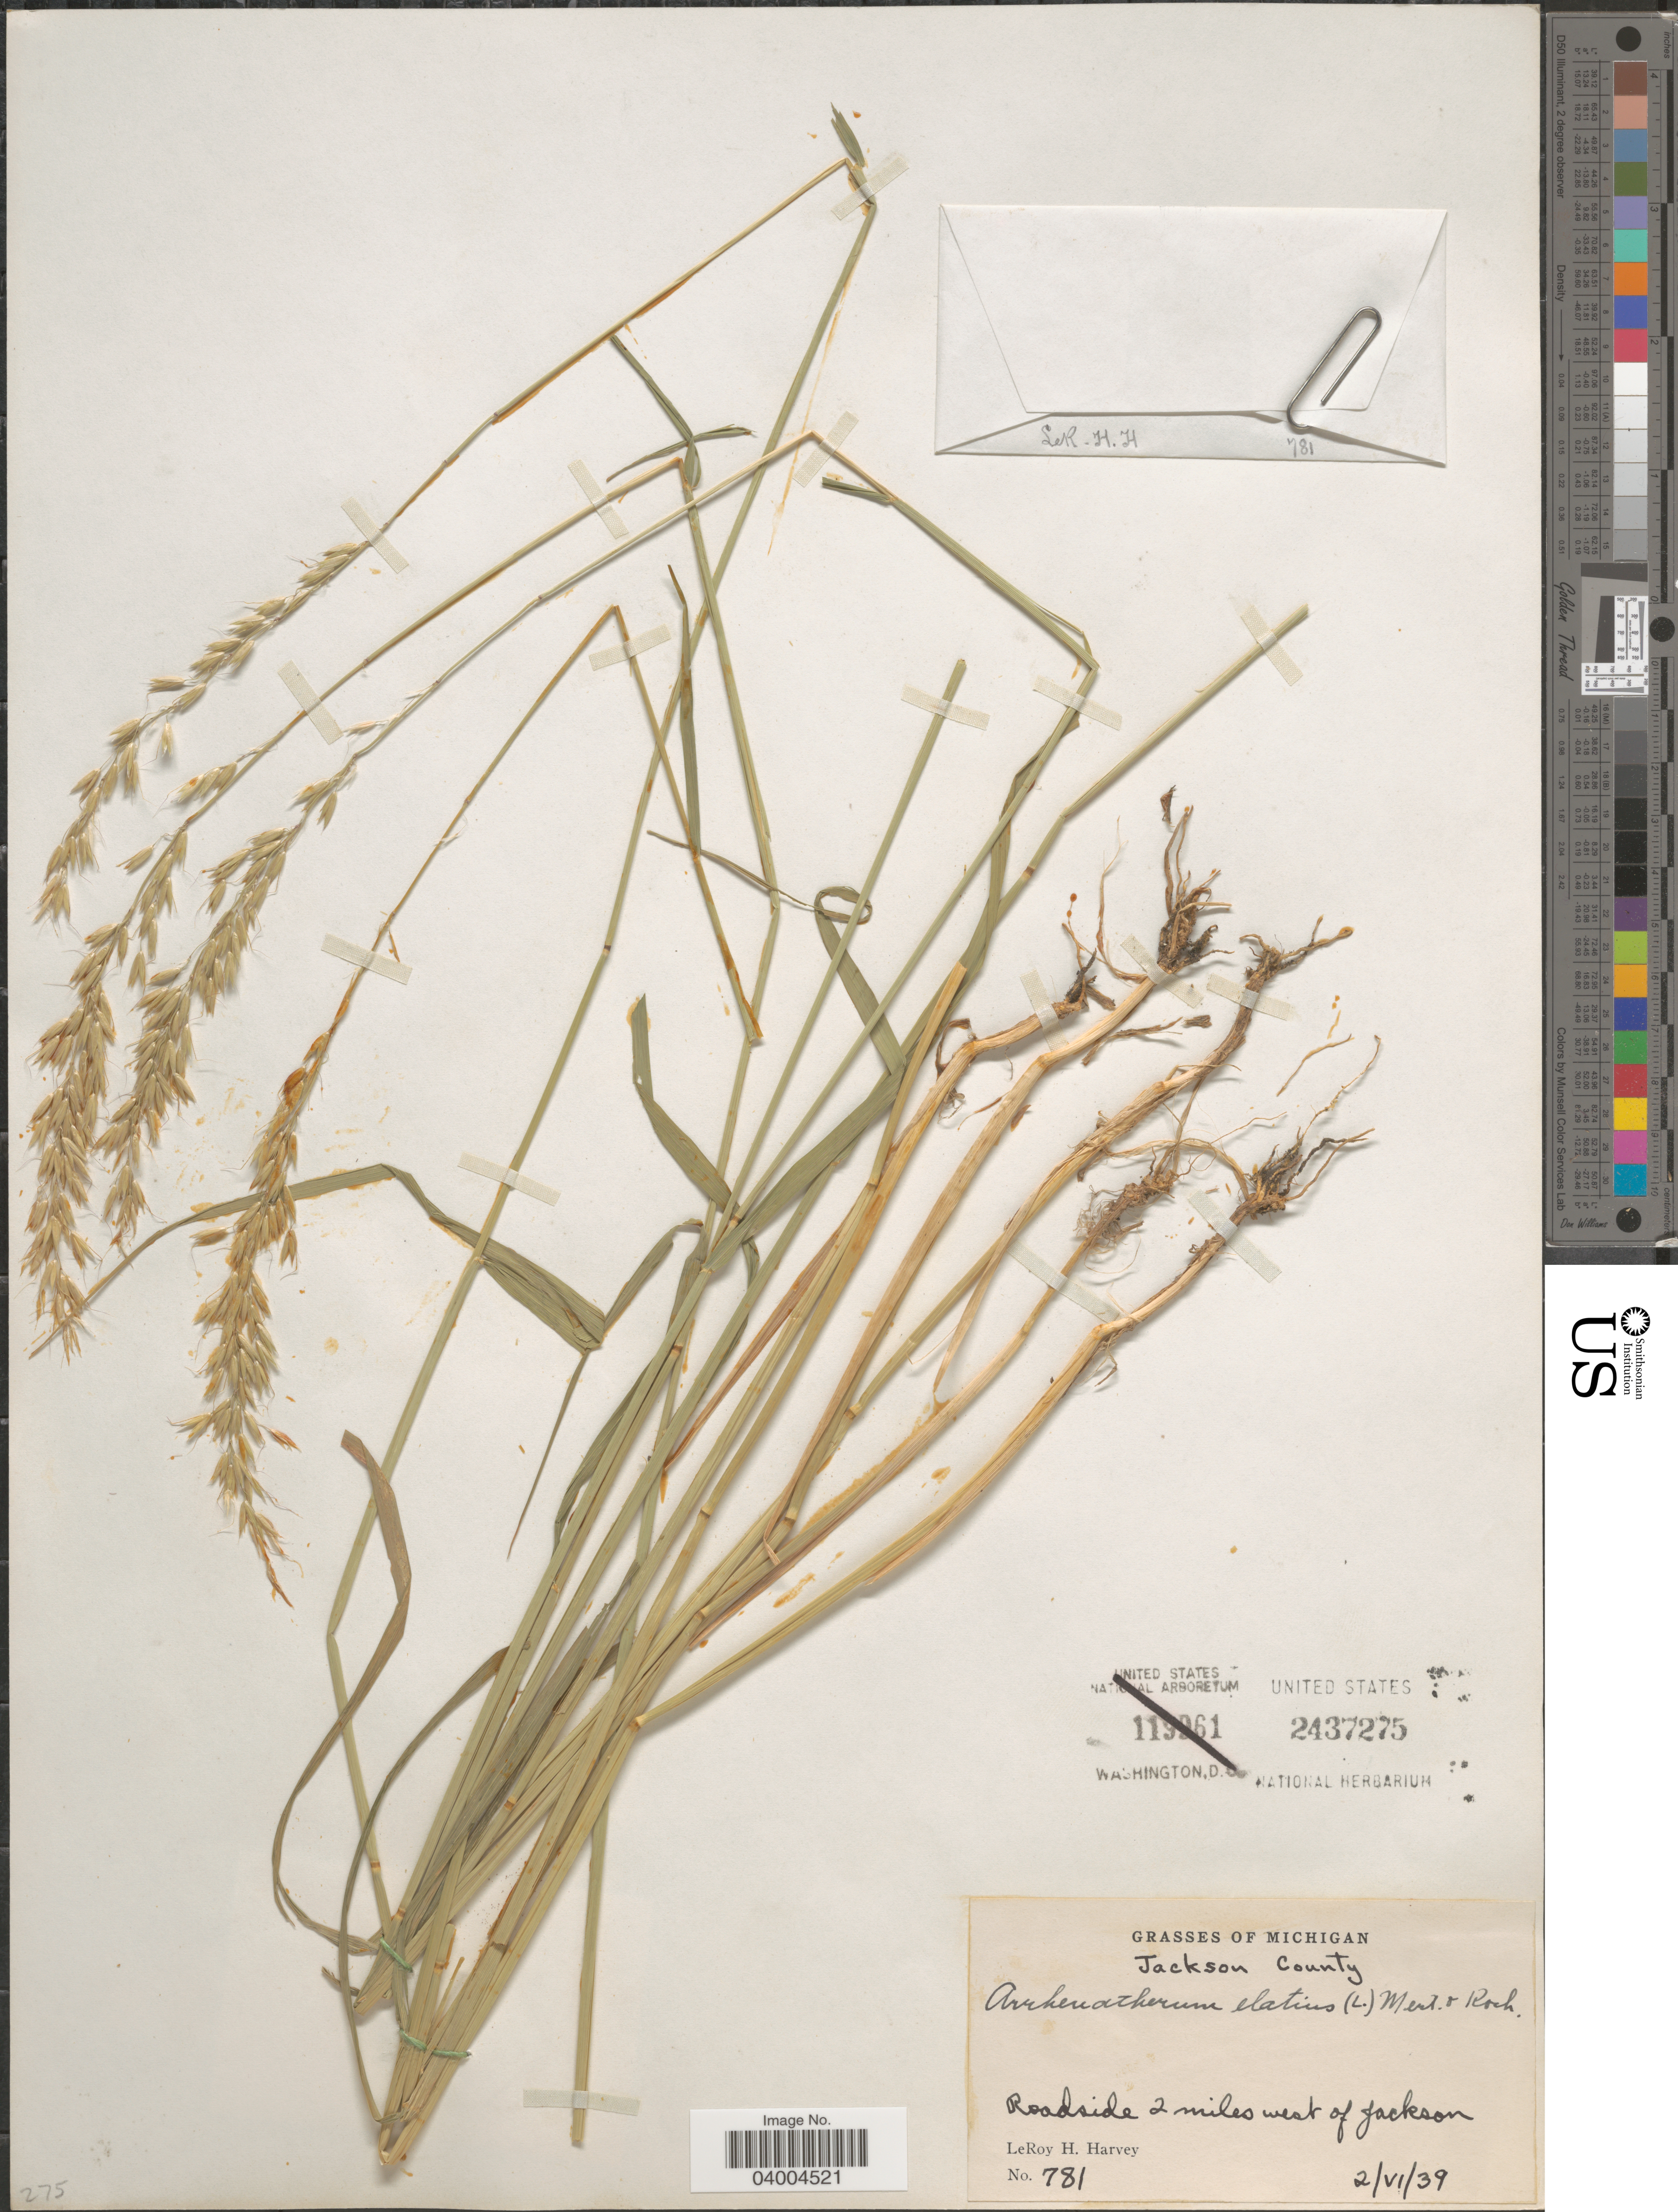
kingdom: Plantae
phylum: Tracheophyta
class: Liliopsida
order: Poales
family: Poaceae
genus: Arrhenatherum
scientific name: Arrhenatherum elatius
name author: (L.) J. Presl & C. Presl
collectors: L. H. Harvey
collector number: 781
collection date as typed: Transcribed d/m/y: 2/6/39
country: United States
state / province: Michigan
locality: Jackson County. Roadside 2 miles west of Jackson.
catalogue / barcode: US 2437275